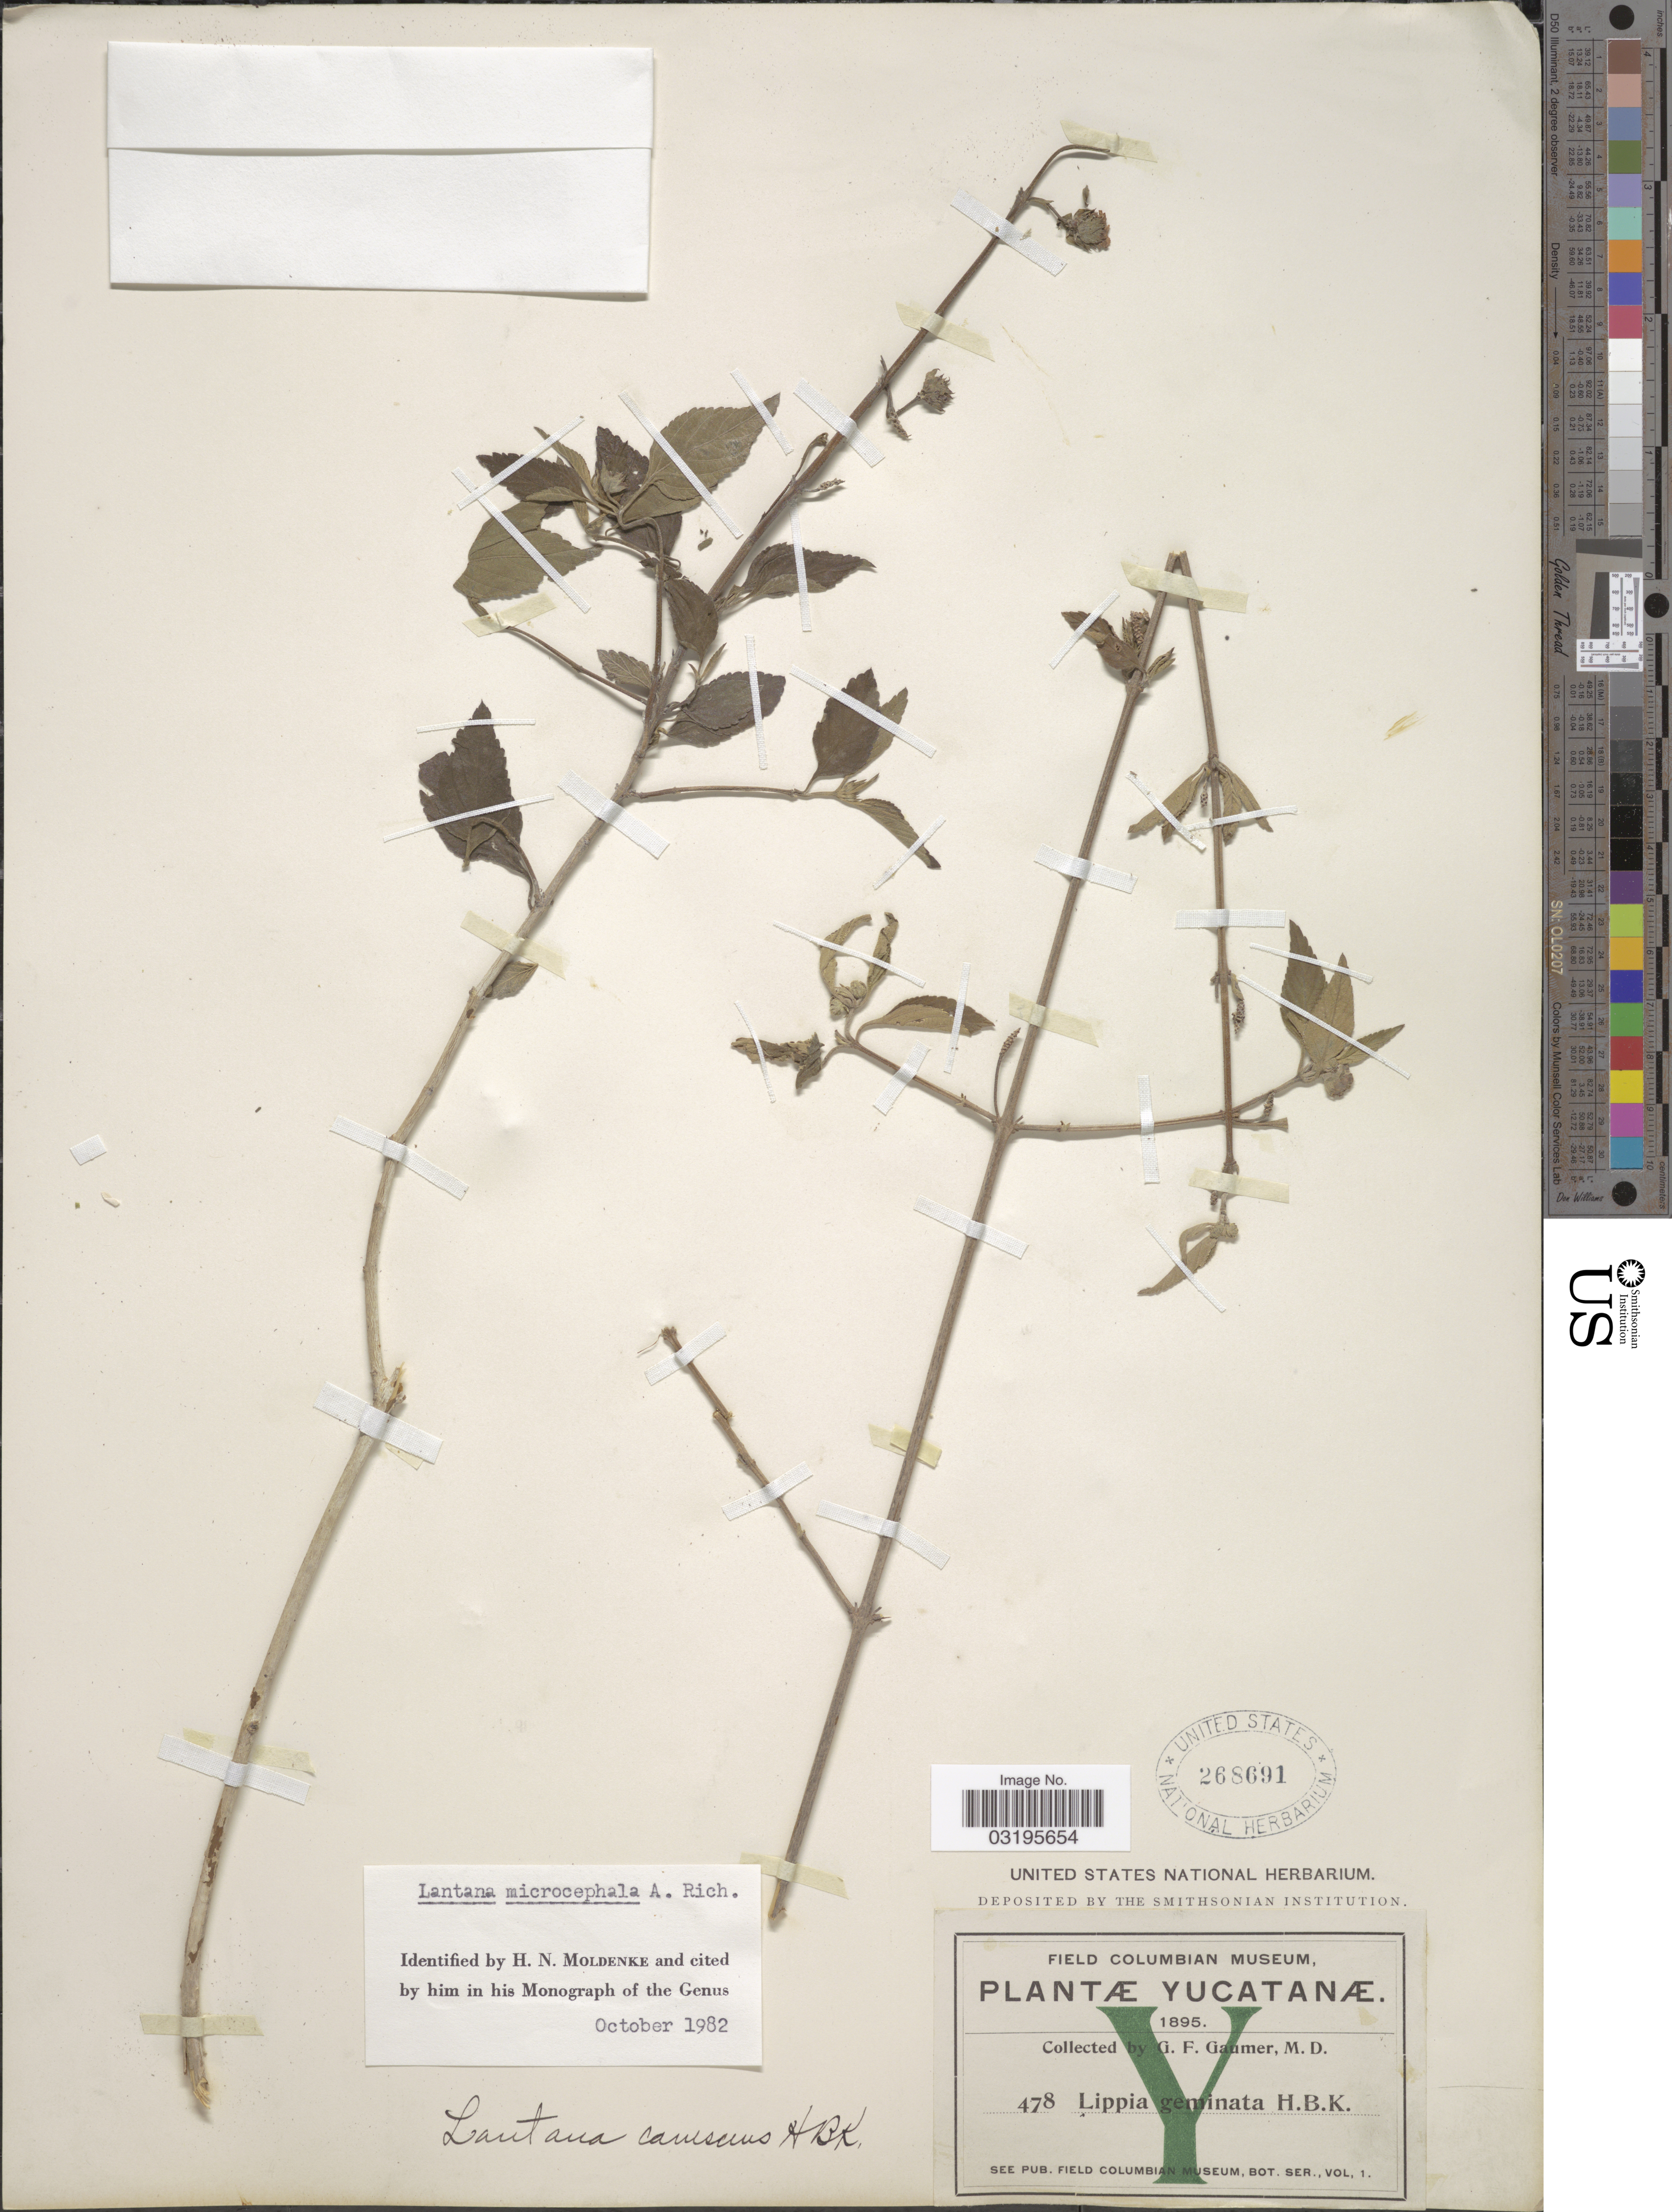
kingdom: Plantae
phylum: Tracheophyta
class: Magnoliopsida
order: Lamiales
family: Verbenaceae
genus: Lantana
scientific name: Lantana microcephala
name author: A. Rich. in Sagra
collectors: G. F. Gaumer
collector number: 478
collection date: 1895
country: Mexico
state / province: Yucatán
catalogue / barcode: US 268691